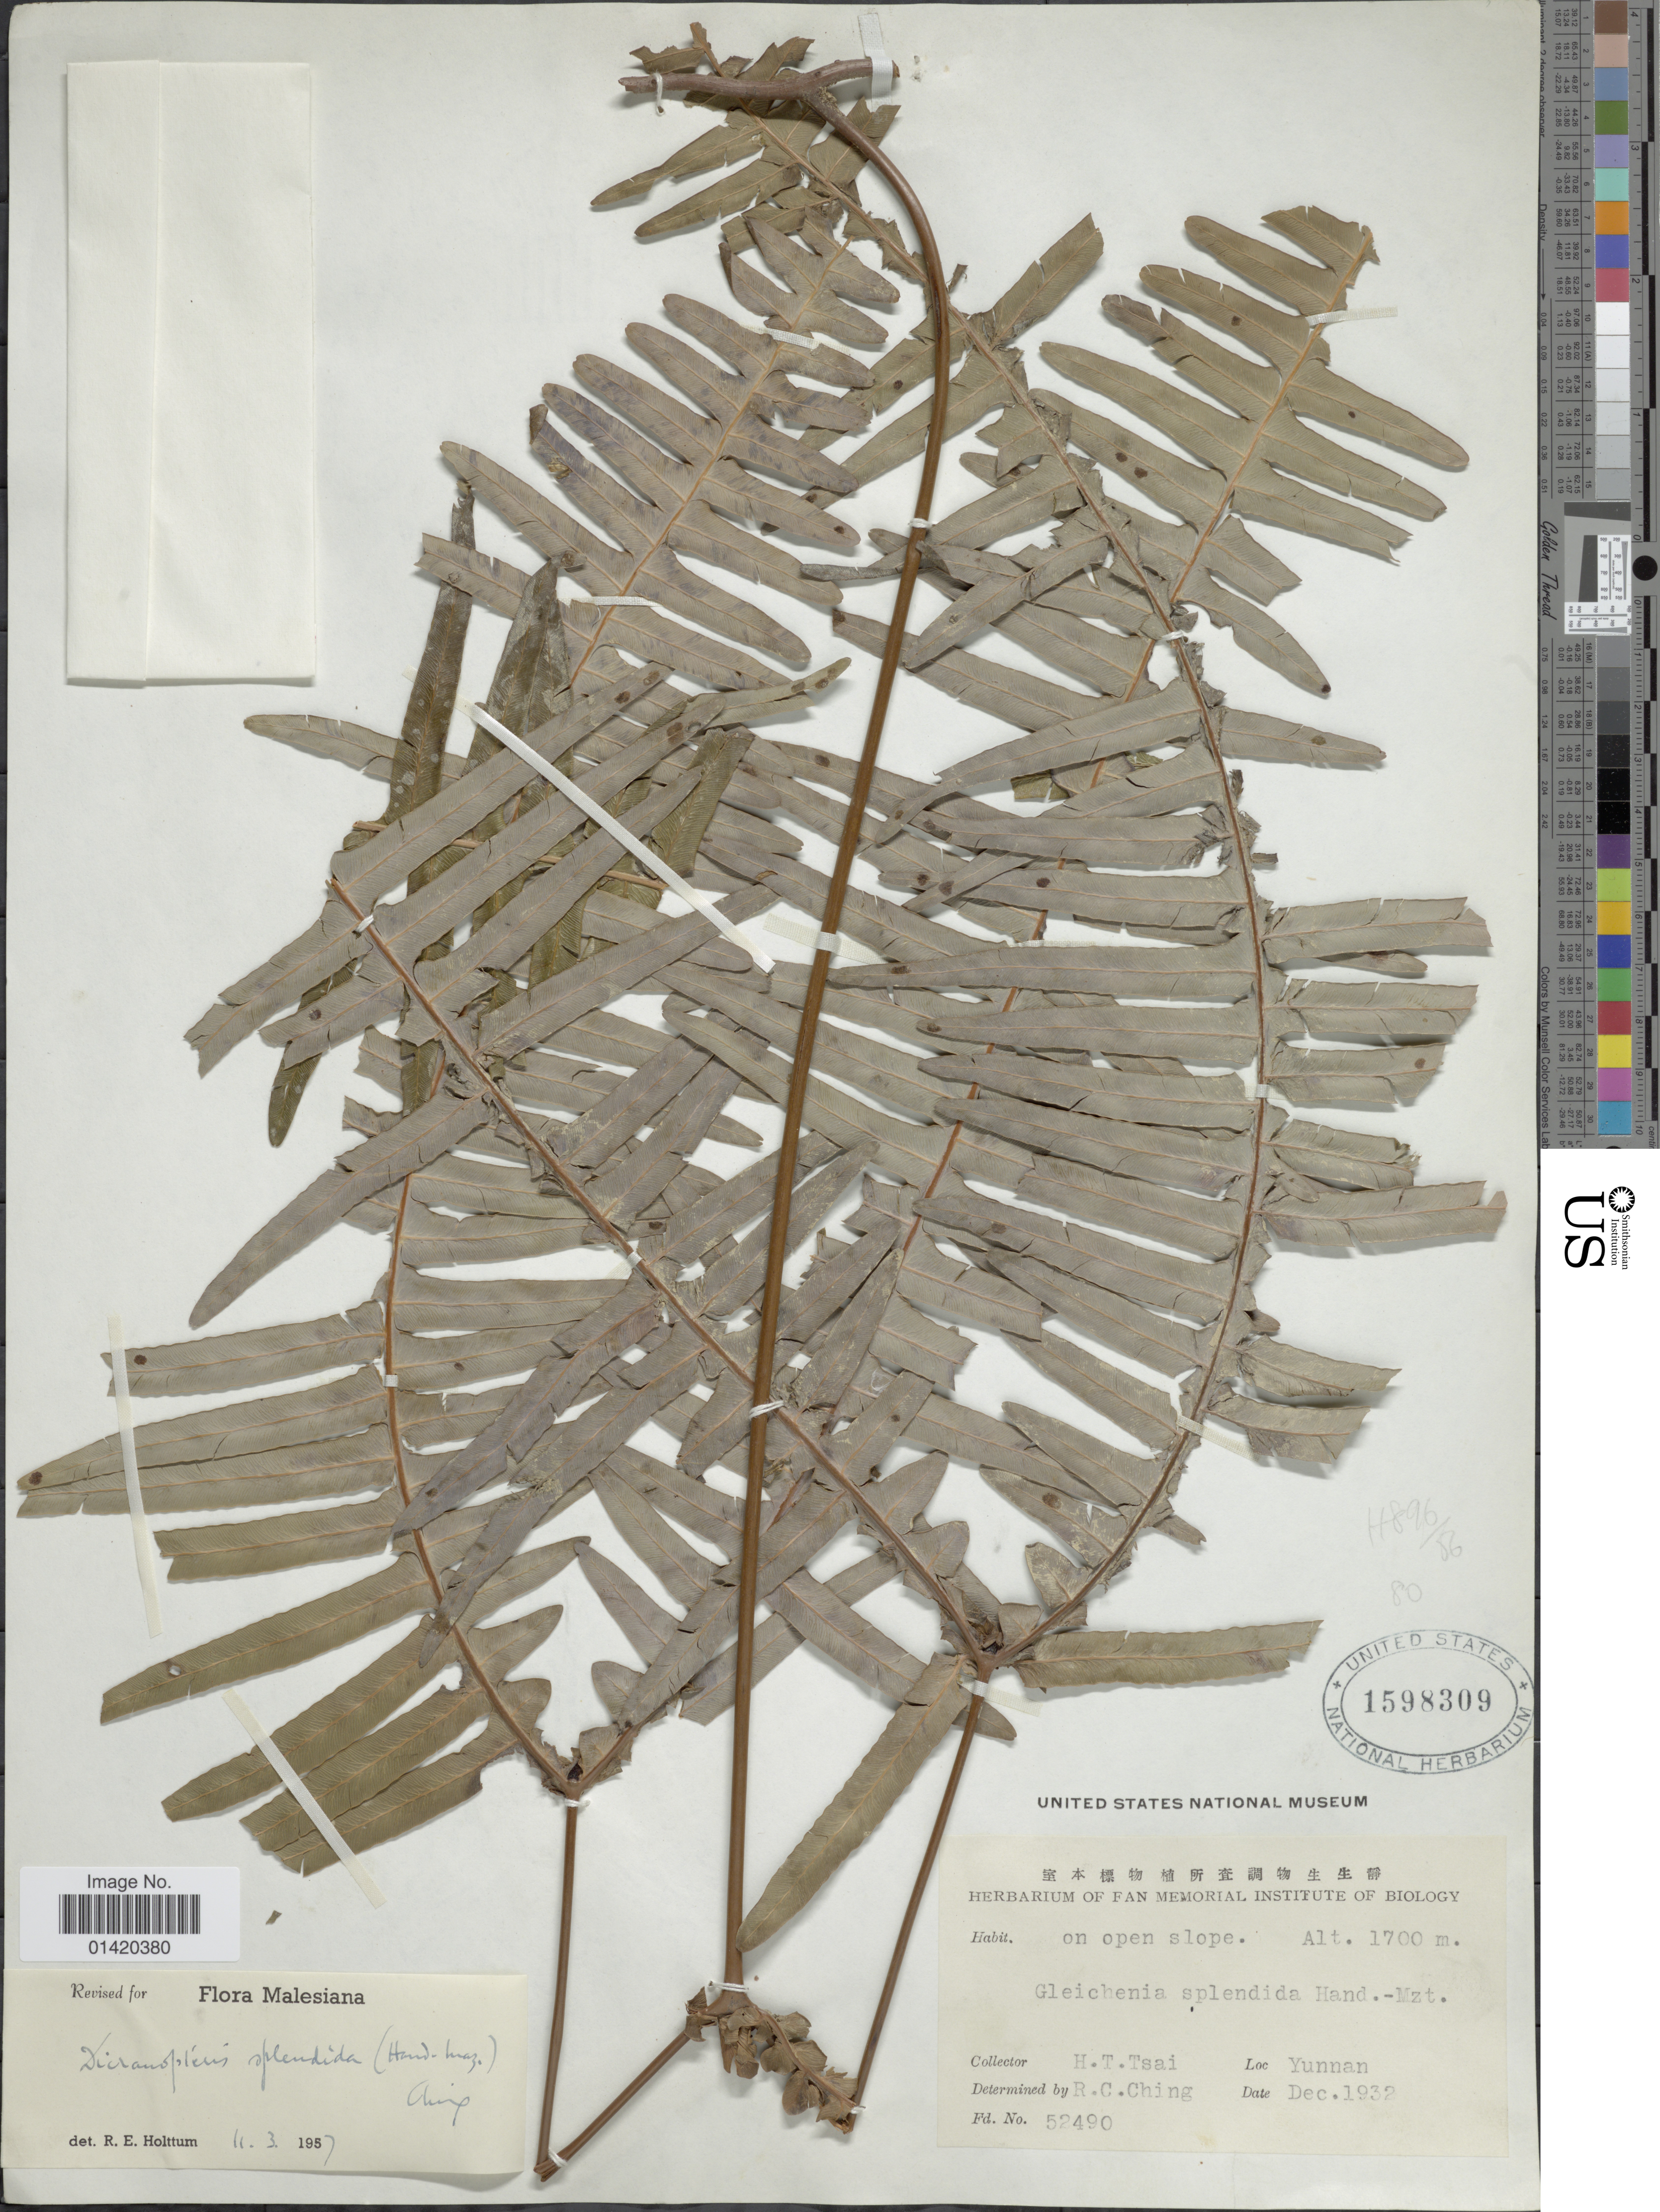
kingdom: Plantae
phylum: Tracheophyta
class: Polypodiopsida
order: Gleicheniales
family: Gleicheniaceae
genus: Dicranopteris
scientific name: Dicranopteris linearis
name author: (Burm. f.) Underw.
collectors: H. Tsai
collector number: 52490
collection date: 1932-12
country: China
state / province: Yunnan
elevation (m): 1700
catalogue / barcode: US 1598309